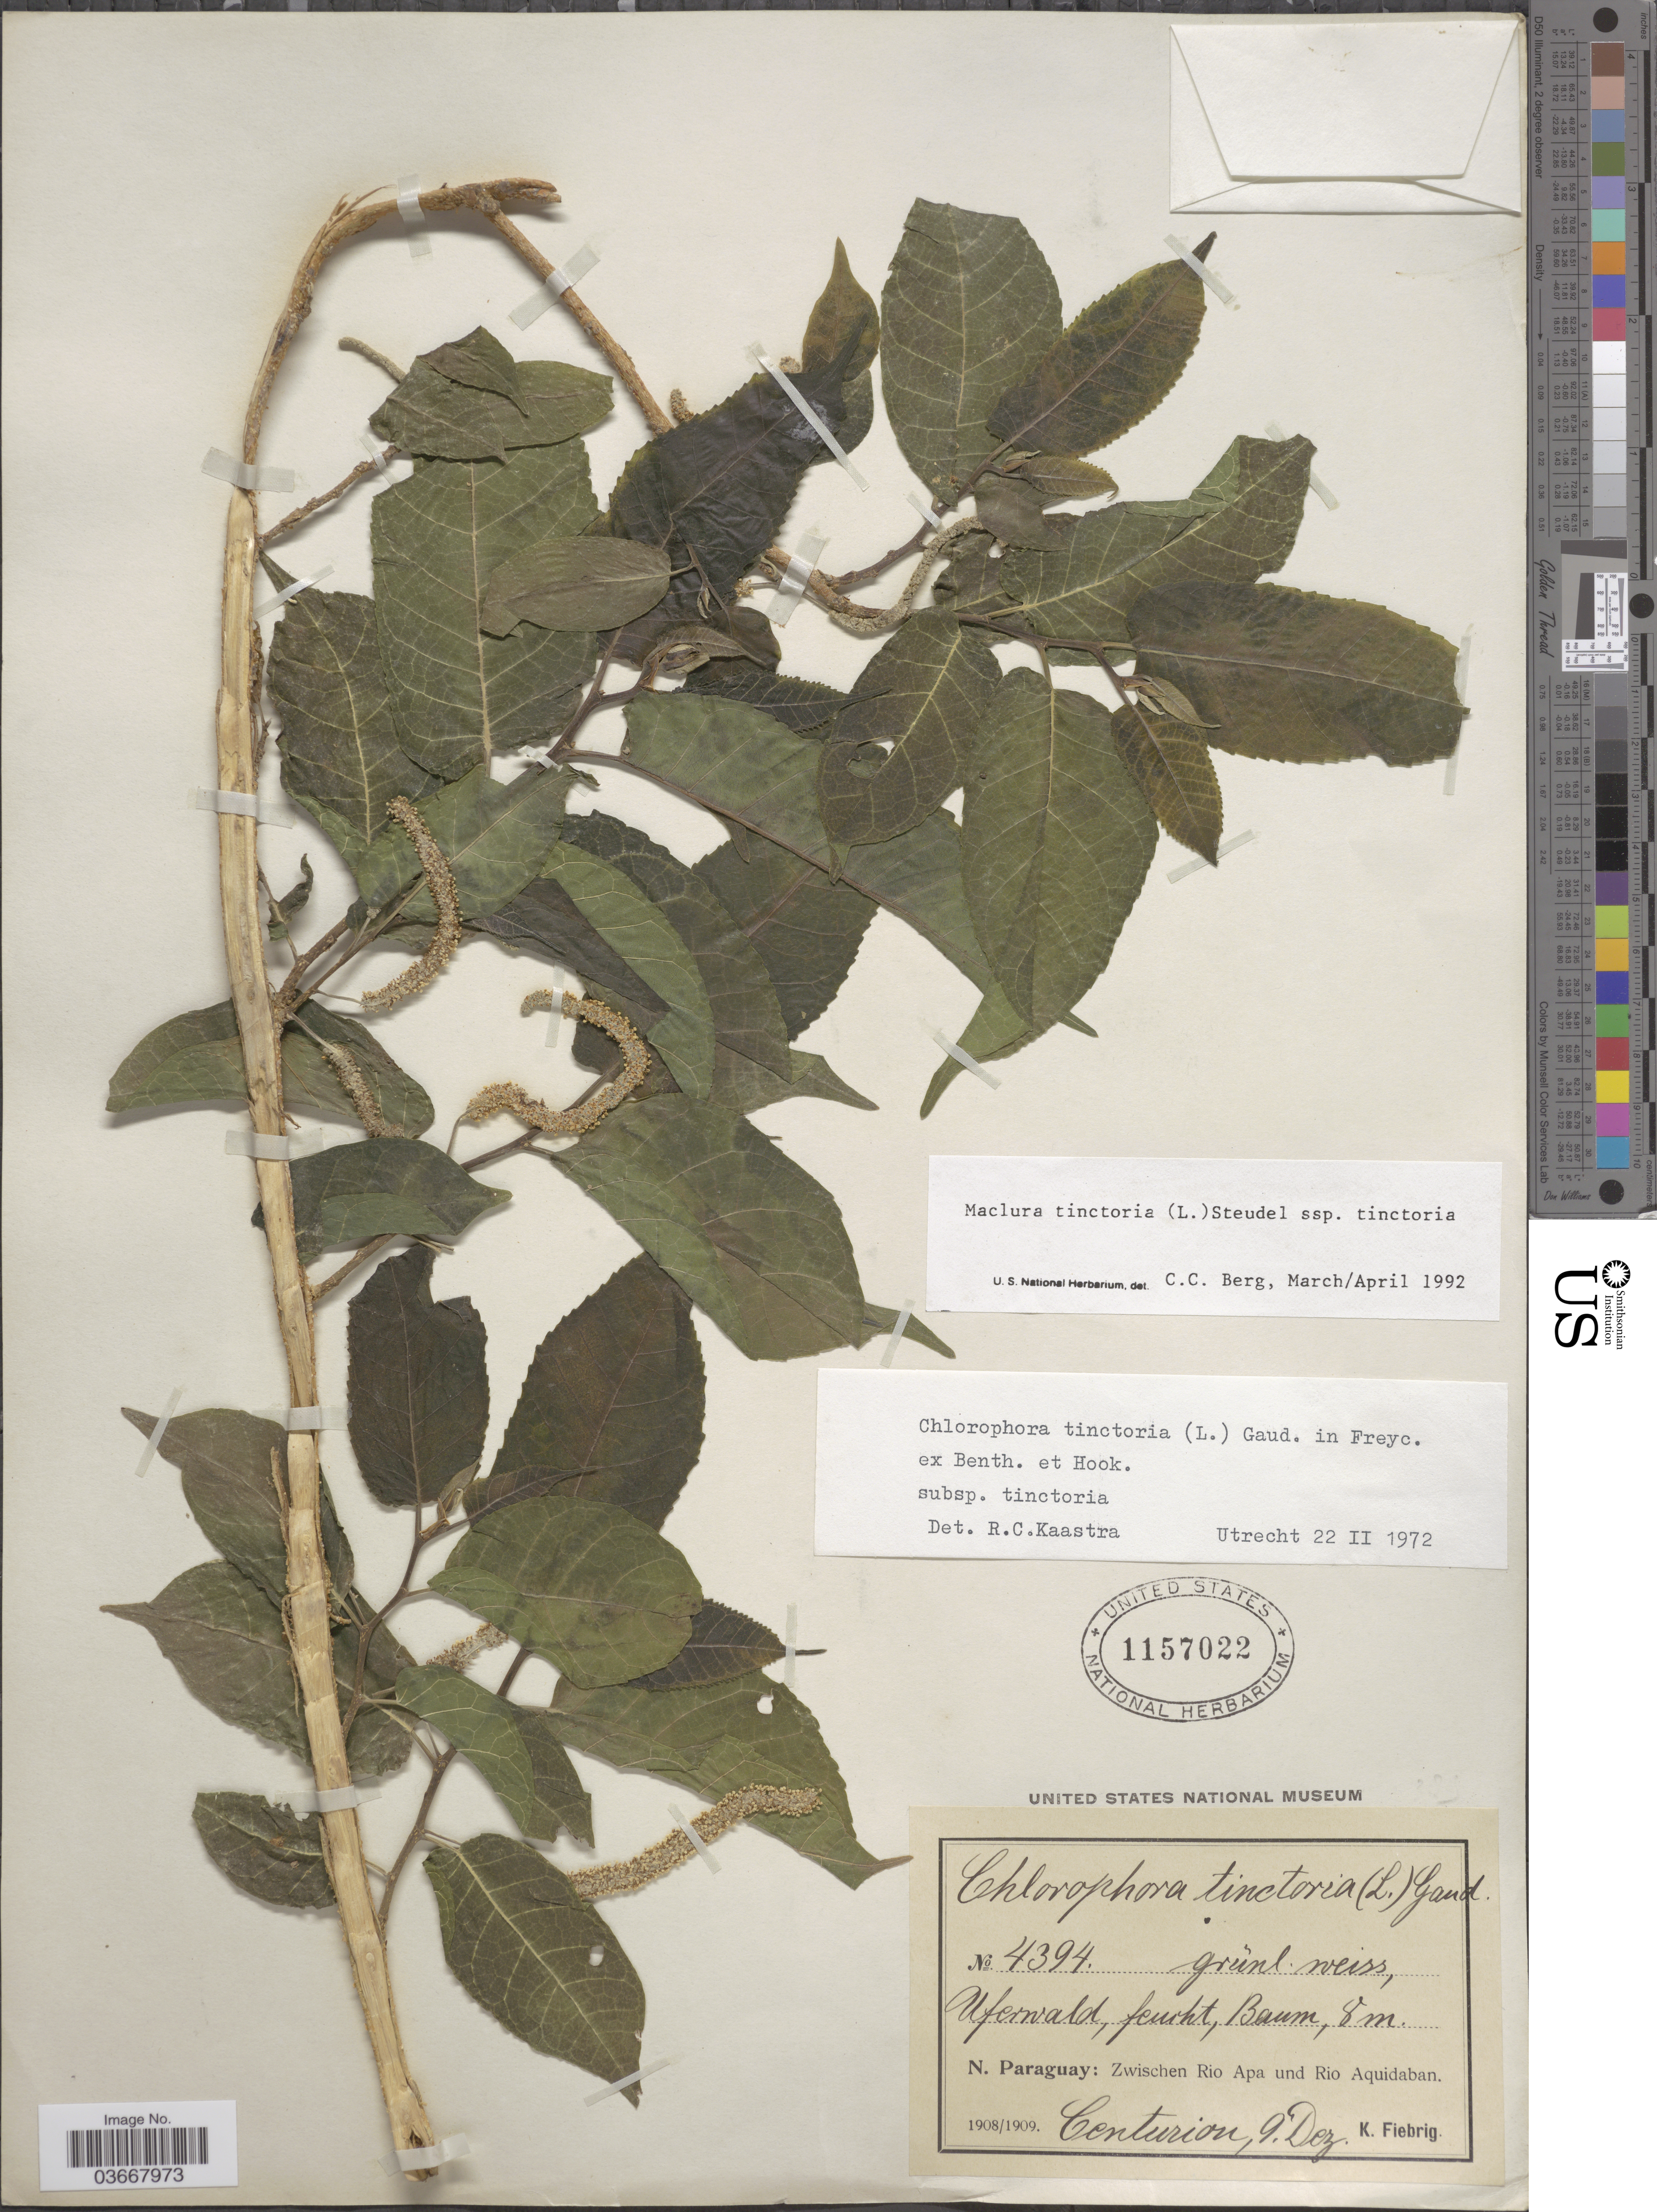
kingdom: Plantae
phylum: Tracheophyta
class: Magnoliopsida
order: Rosales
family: Moraceae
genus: Maclura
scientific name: Maclura tinctoria subsp. tinctoria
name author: (L.) D. Don ex Steud.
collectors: K. Fiebrig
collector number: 4394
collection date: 1908-12-09/1909-12-09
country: Paraguay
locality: N. Paraguay: Zwischen Rio Apa und Rio Aquidaban. Centurion.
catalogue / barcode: US 1157022